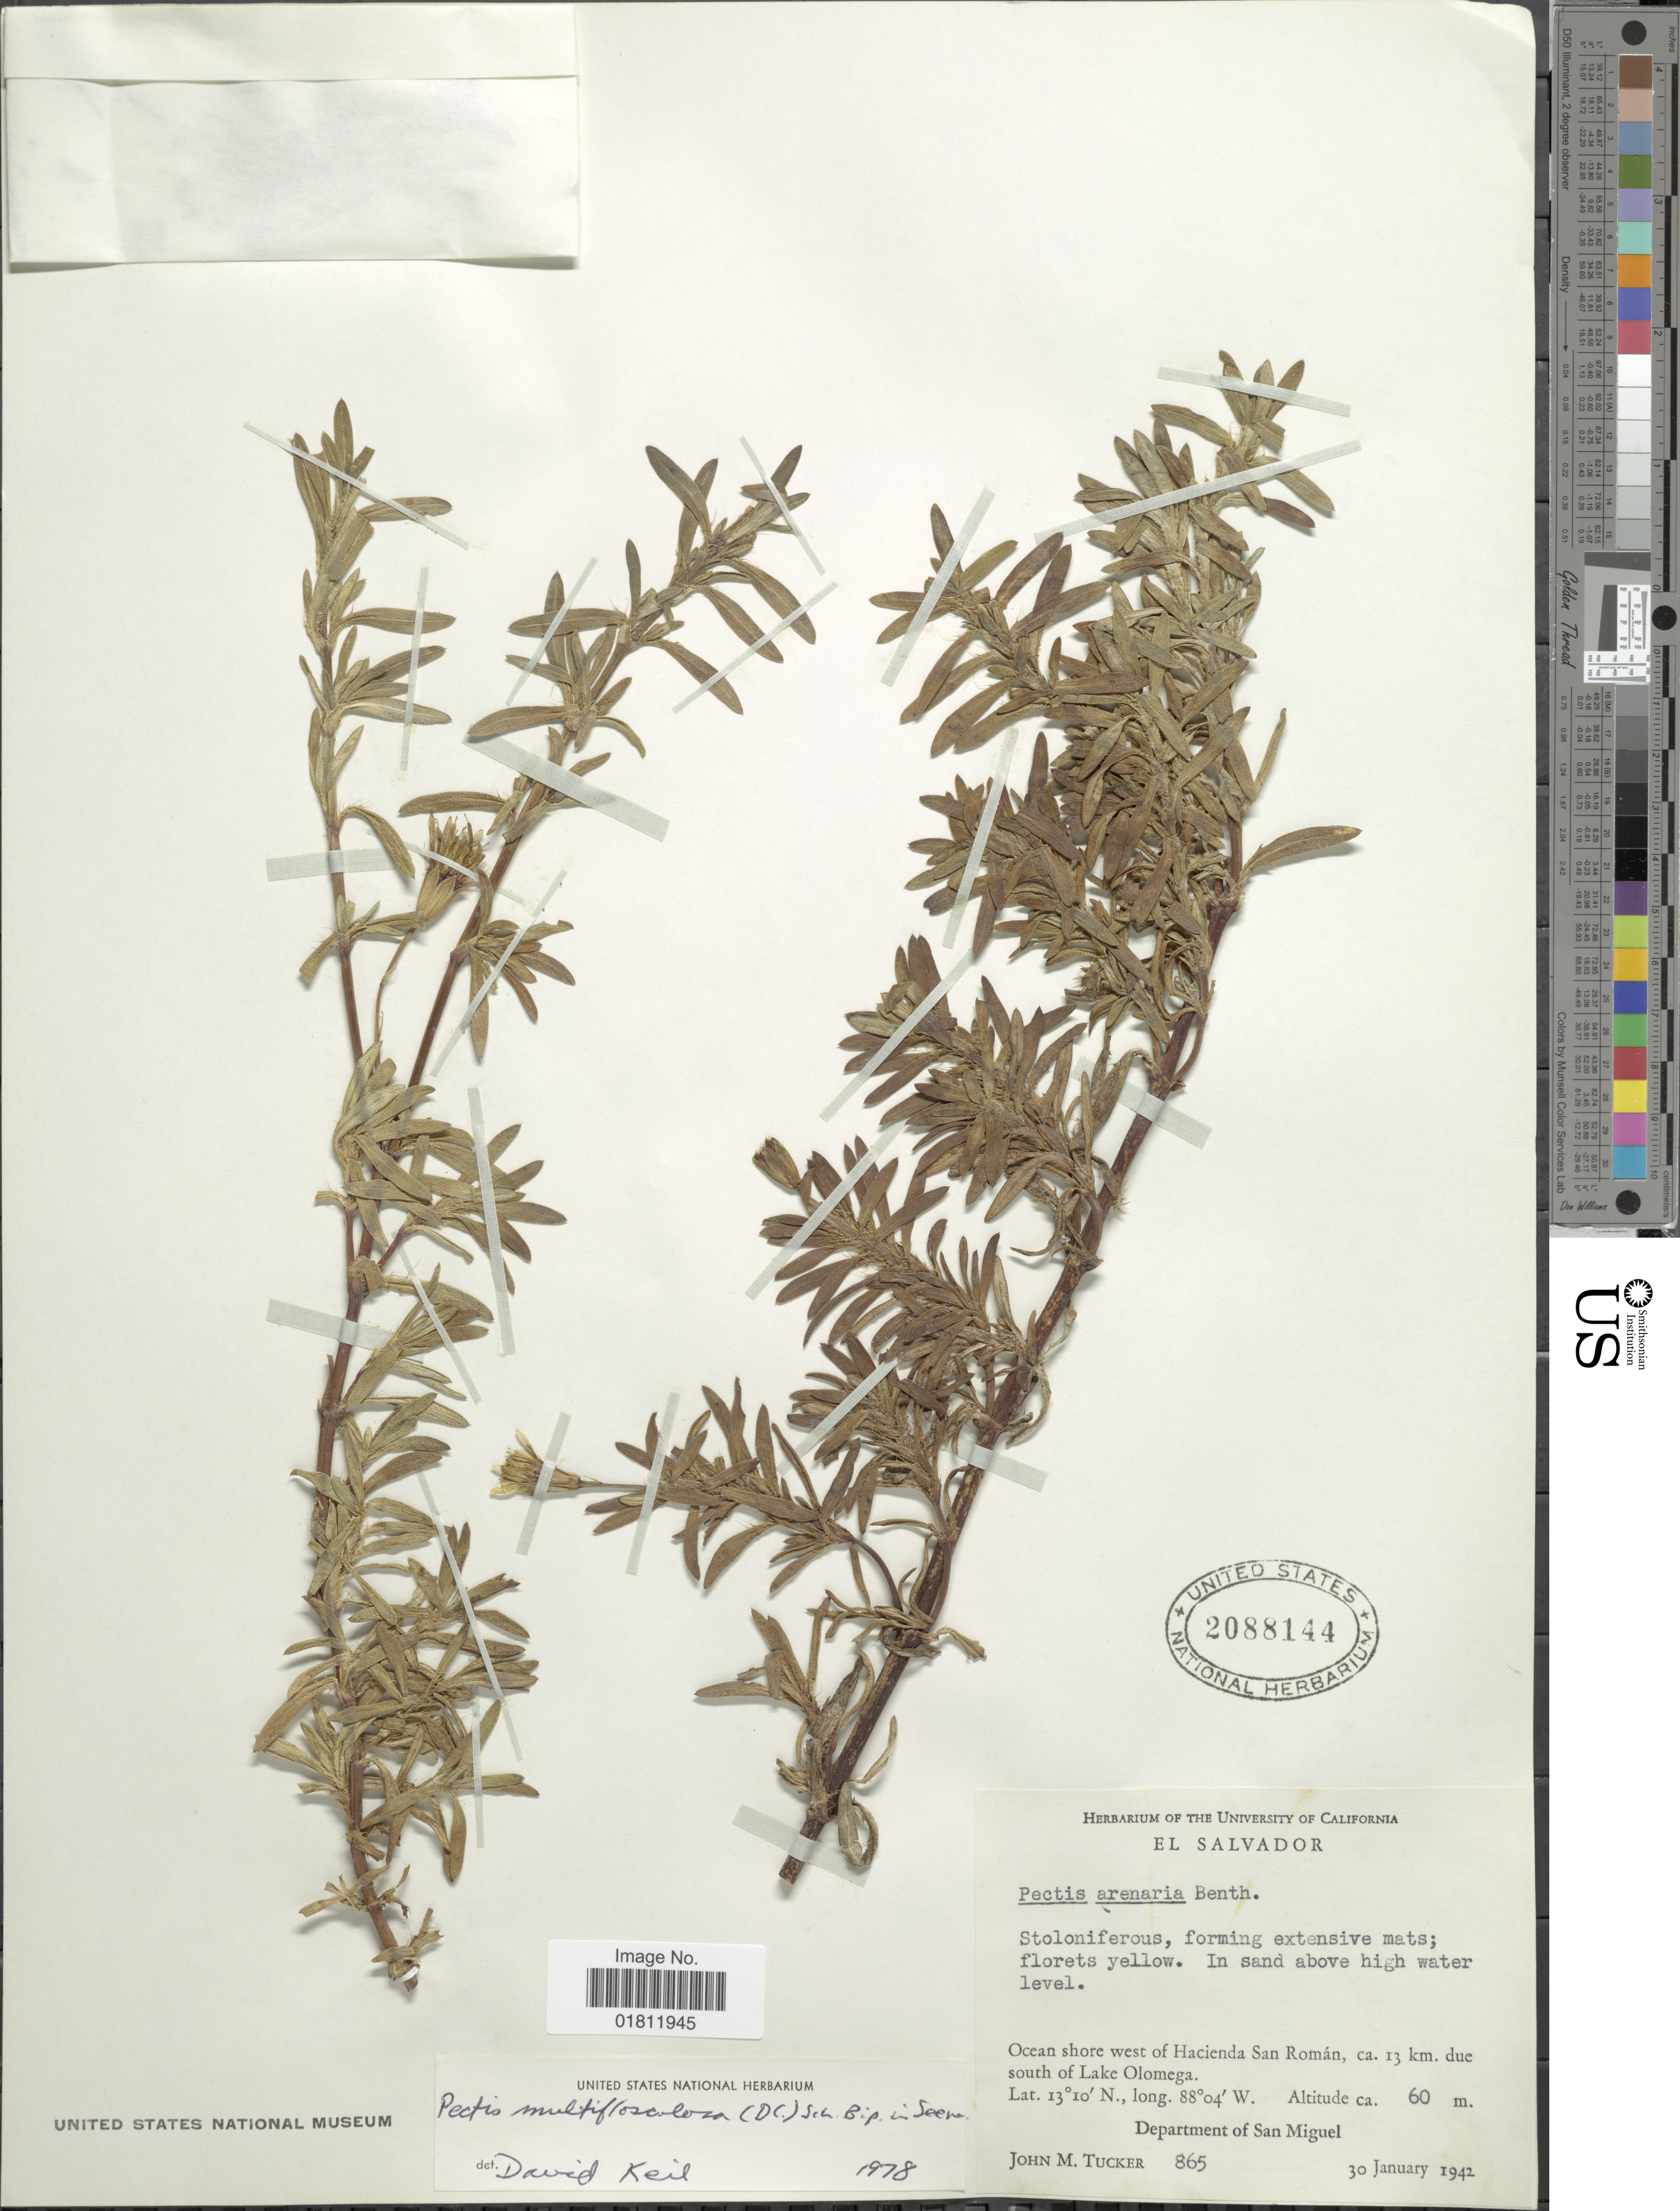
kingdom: Plantae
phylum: Tracheophyta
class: Magnoliopsida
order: Asterales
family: Asteraceae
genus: Pectis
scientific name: Pectis multiflosculosa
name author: (DC.) Sch. Bip.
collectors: J. M. Tucker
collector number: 865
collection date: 1942-01-30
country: El Salvador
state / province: San Miguel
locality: El Salvador, Ocean shore west Hacienda San Roman, ca. 13 km. due south of Lake Olomega.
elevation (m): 60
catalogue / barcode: US 2088144